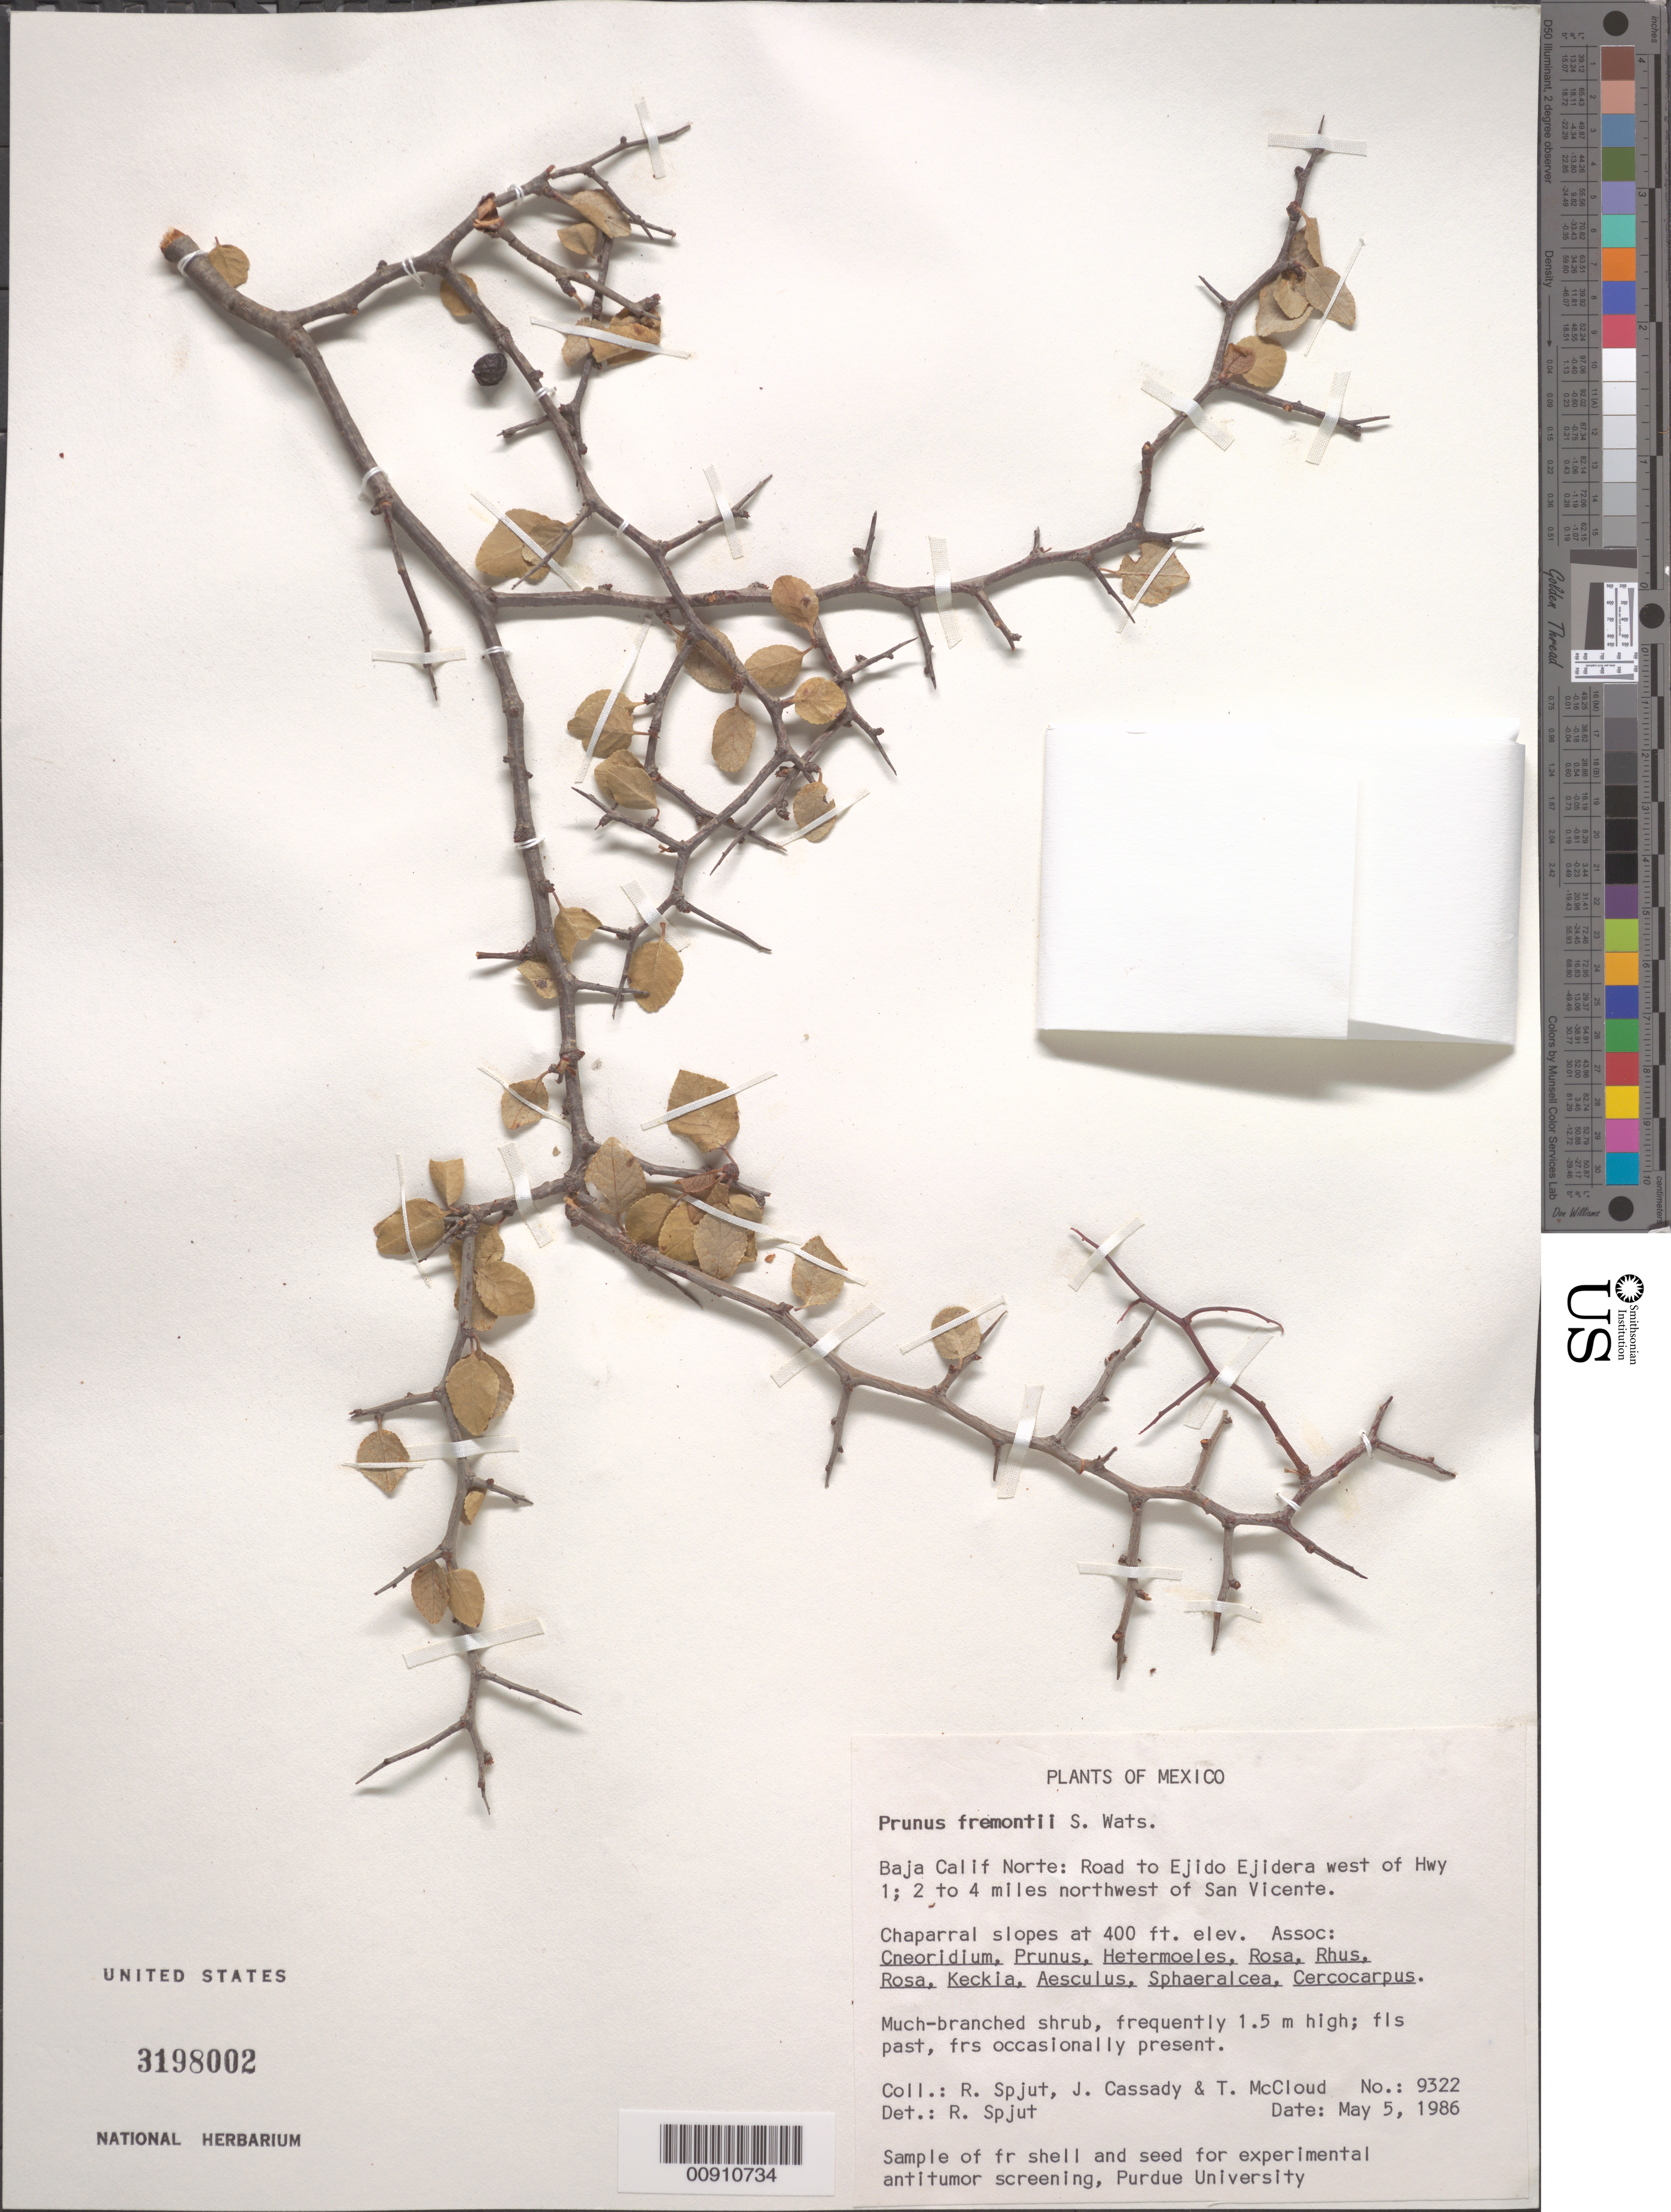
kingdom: Plantae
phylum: Tracheophyta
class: Magnoliopsida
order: Rosales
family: Rosaceae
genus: Prunus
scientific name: Prunus fremontii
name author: S. Watson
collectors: R. Spjut, J. Cassady & T. McCloud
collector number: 9322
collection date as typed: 05 May 1986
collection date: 1986-05-05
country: Mexico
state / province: Baja California Norte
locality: Baja California Norte: Road to Ejido Ejidera west of Hwy. 1; 2 to 4 miles northwest of San Vicente.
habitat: Chaparral slopes. Assoc: Cneoridium, Prunus, Hetermoeles, Rosa, Rhus, Keckia, Aesculus, Sphaeralcea, Cercocarpus.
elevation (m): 122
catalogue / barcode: US 3198002